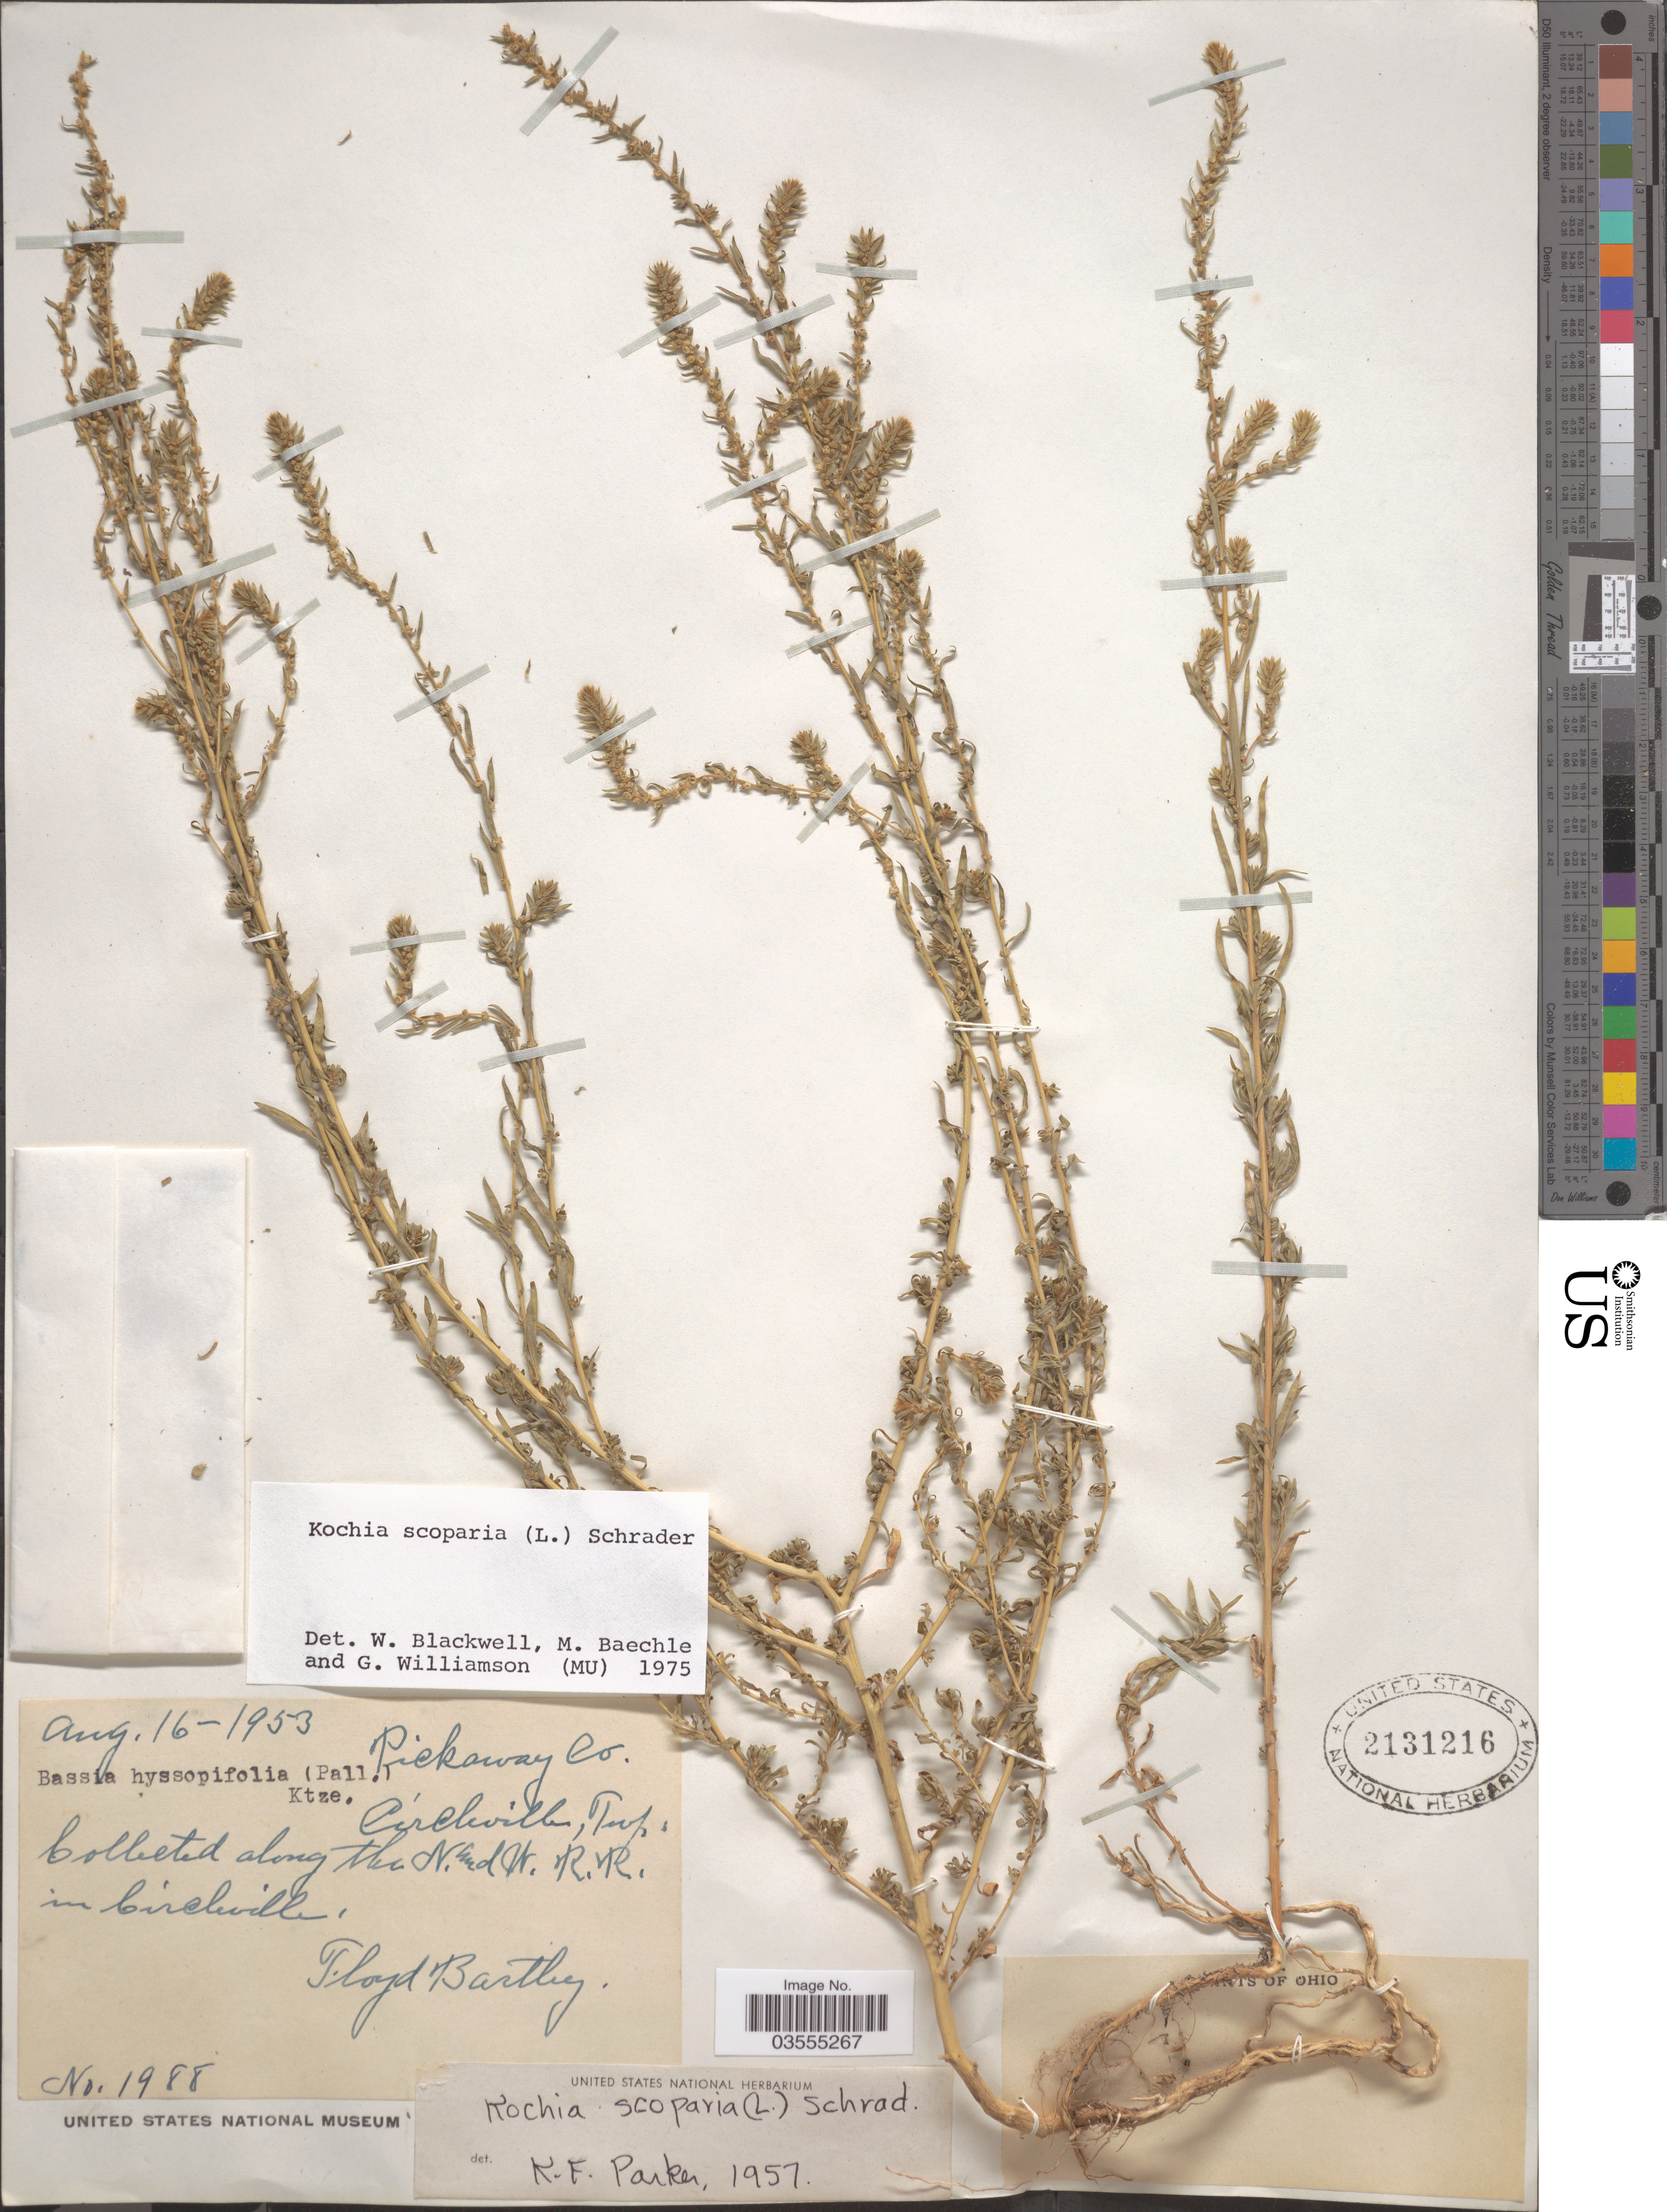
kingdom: Plantae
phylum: Tracheophyta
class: Magnoliopsida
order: Caryophyllales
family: Amaranthaceae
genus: Bassia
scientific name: Bassia scoparia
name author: (L.) Voss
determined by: U.S. National Herbarium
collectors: F. Bartley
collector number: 1988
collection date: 1953-08-16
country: United States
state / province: Ohio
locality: Pickaway Co. Circleville, Twp. Along the N. and W. R.R. in Circleville.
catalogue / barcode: US 2131216